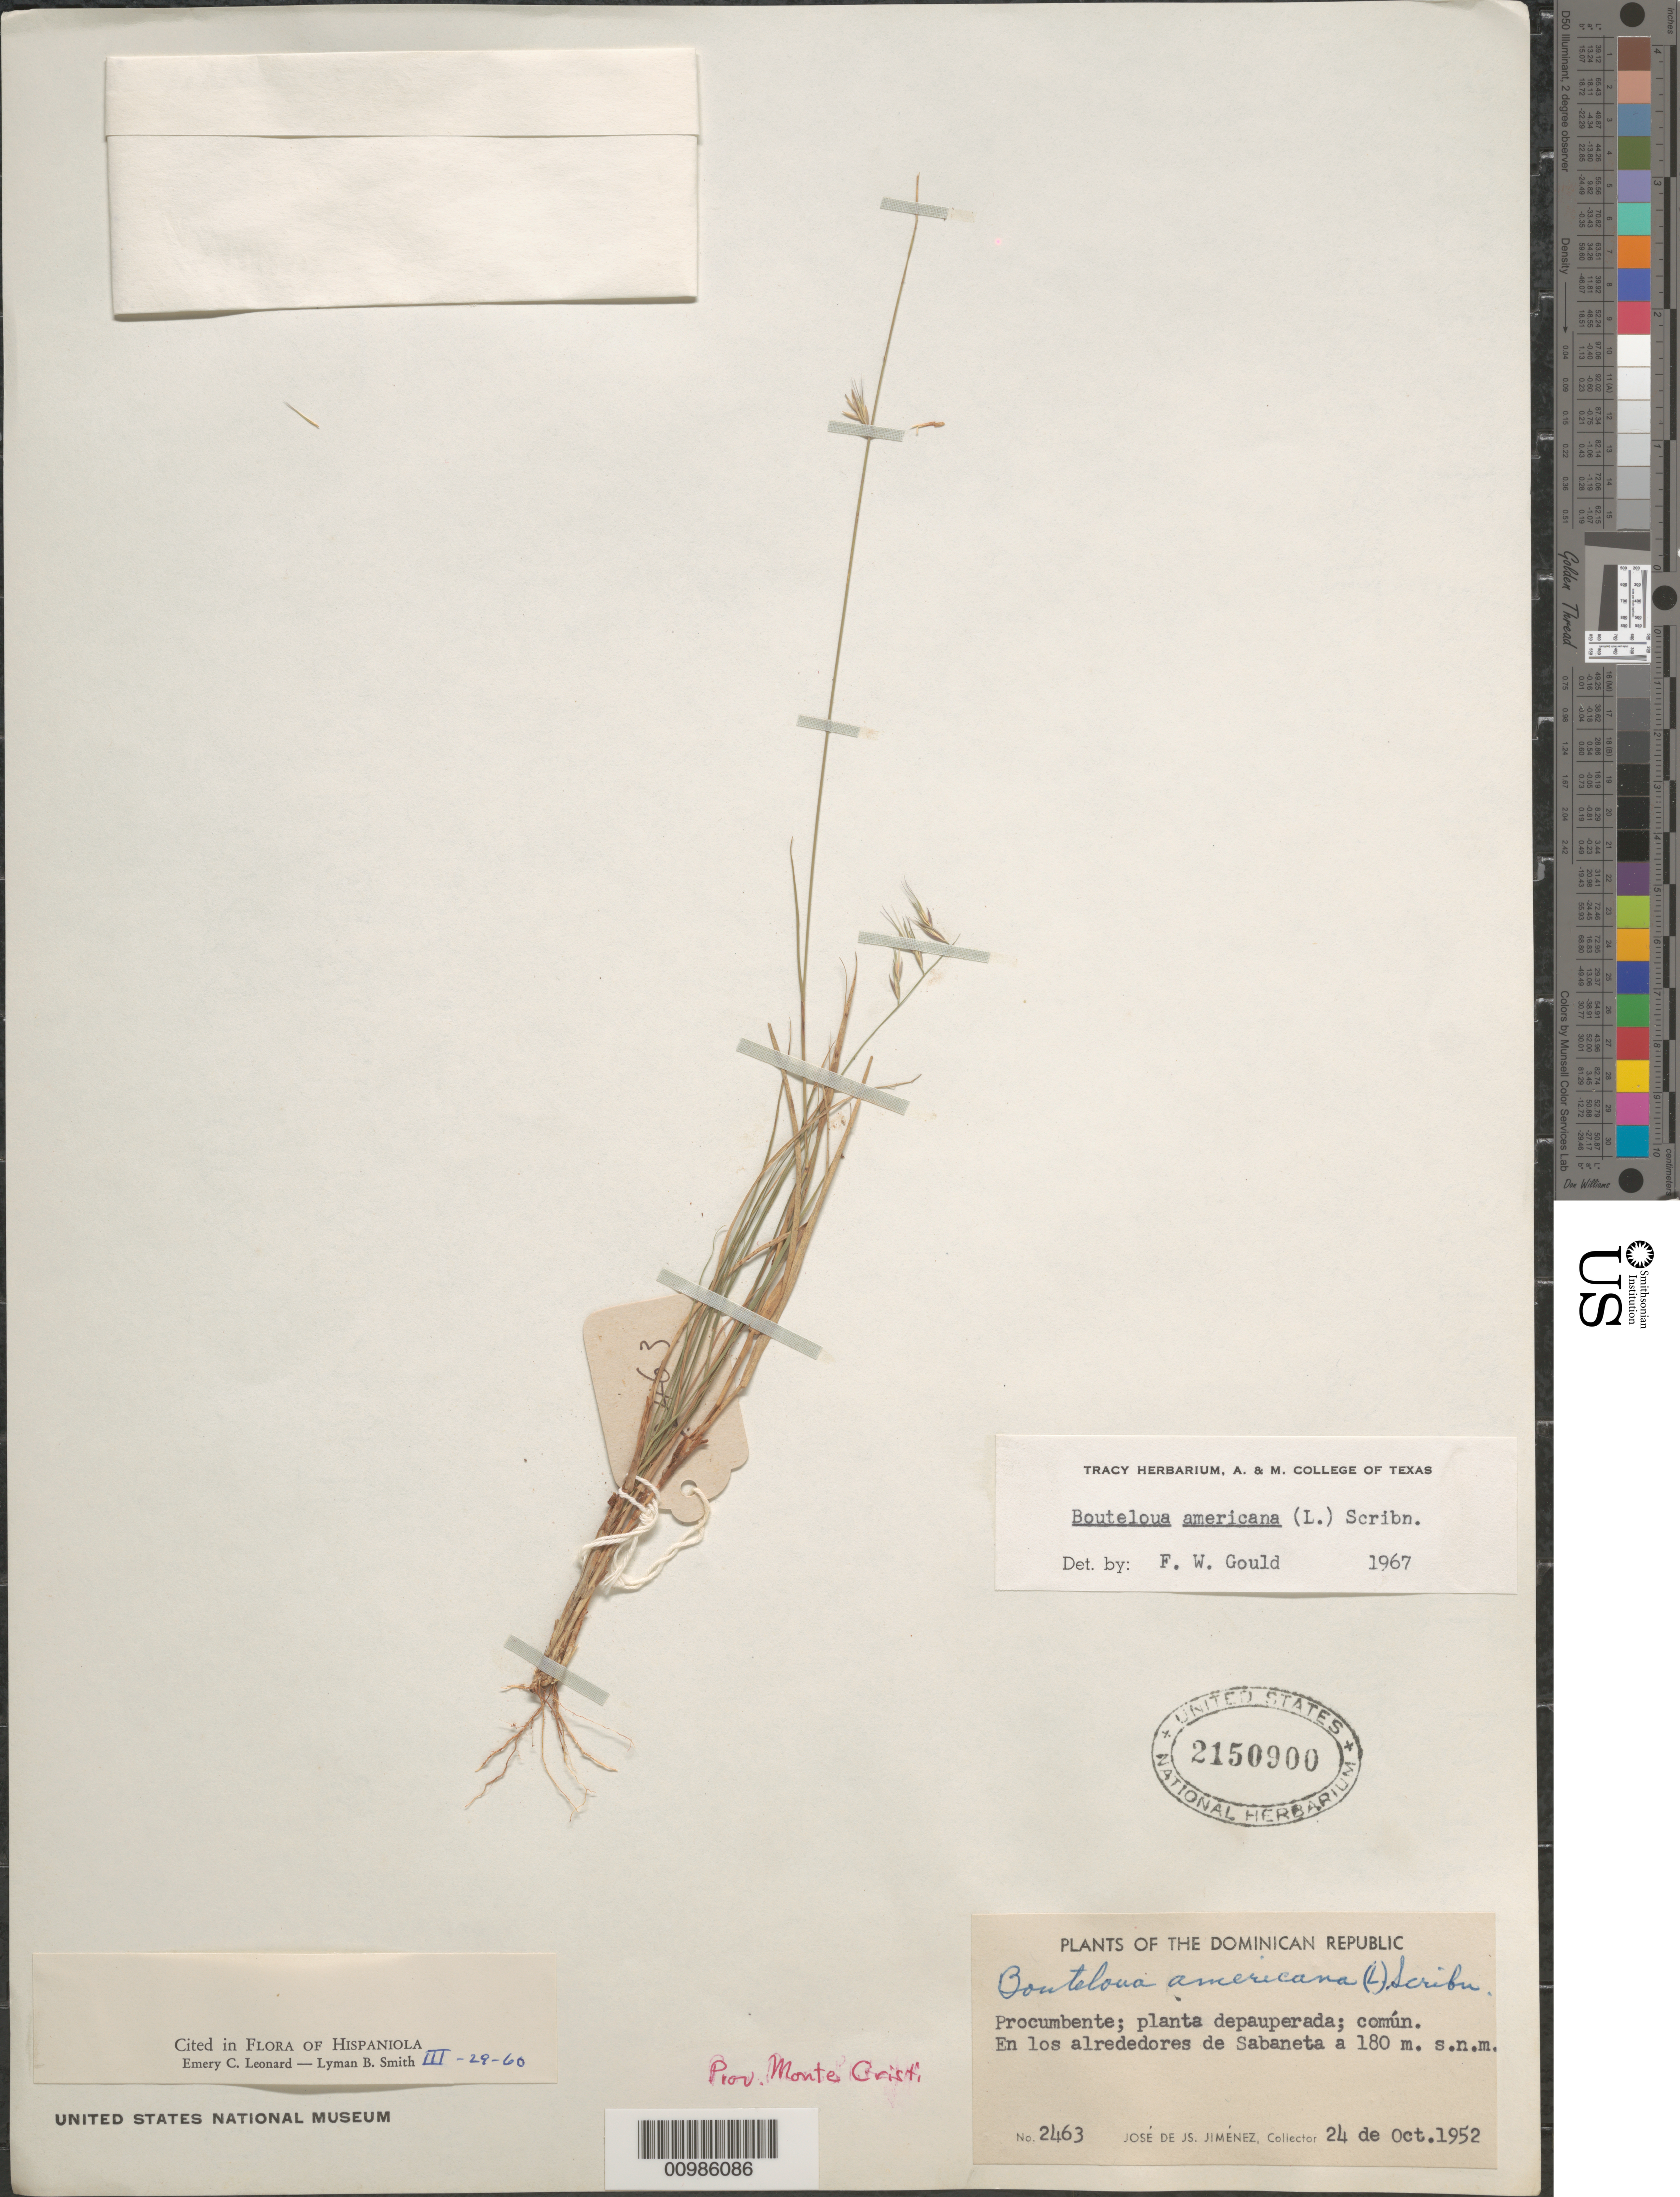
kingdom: Plantae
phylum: Tracheophyta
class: Liliopsida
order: Poales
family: Poaceae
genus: Bouteloua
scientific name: Bouteloua americana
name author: (L.) Scribn.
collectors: J. J. Jiménez Almonte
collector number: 2463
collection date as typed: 24 Oct 1952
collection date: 1952-10-24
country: Dominican Republic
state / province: Monte Cristi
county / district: Sabaneta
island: Hispaniola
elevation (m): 180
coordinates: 0 N, 0 E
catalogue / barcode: US 2150900